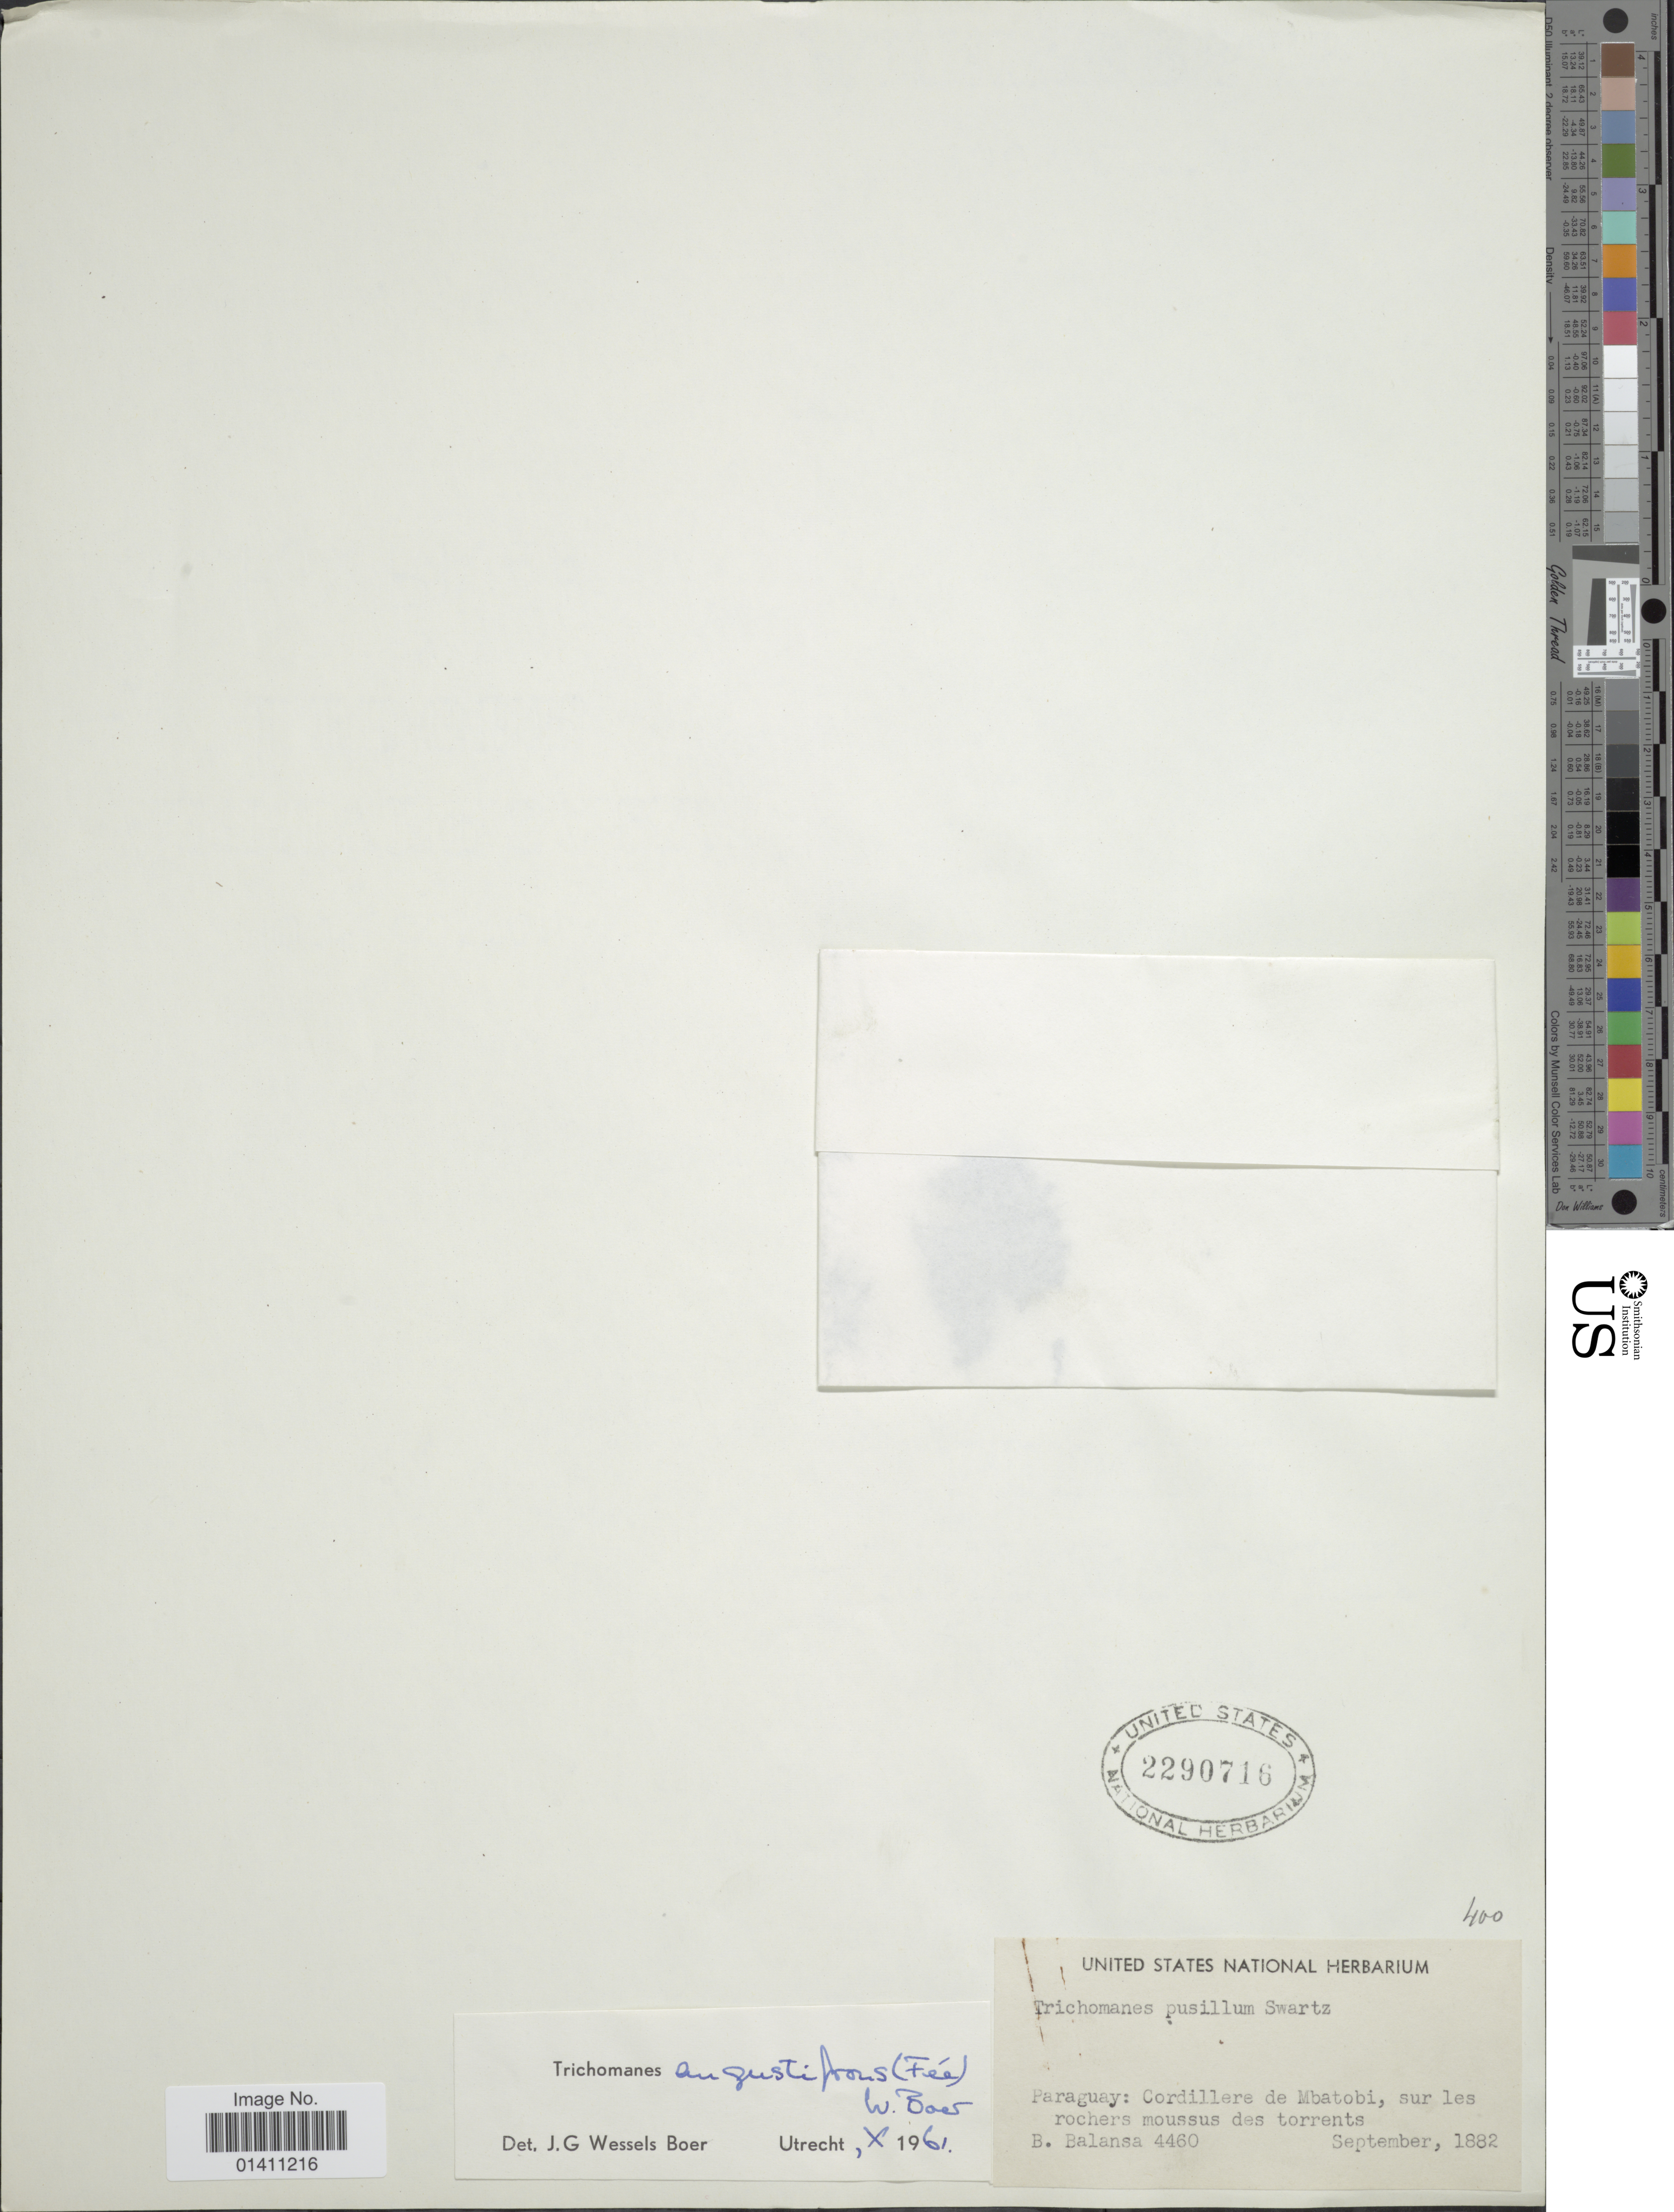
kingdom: Plantae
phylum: Tracheophyta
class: Polypodiopsida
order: Hymenophyllales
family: Hymenophyllaceae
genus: Didymoglossum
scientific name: Didymoglossum angustifrons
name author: Fée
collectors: B. Balansa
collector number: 4460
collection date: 1882-09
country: Paraguay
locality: Cordillere de Mbatobi, sur les rochers moussus des torrents.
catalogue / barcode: US 2290716